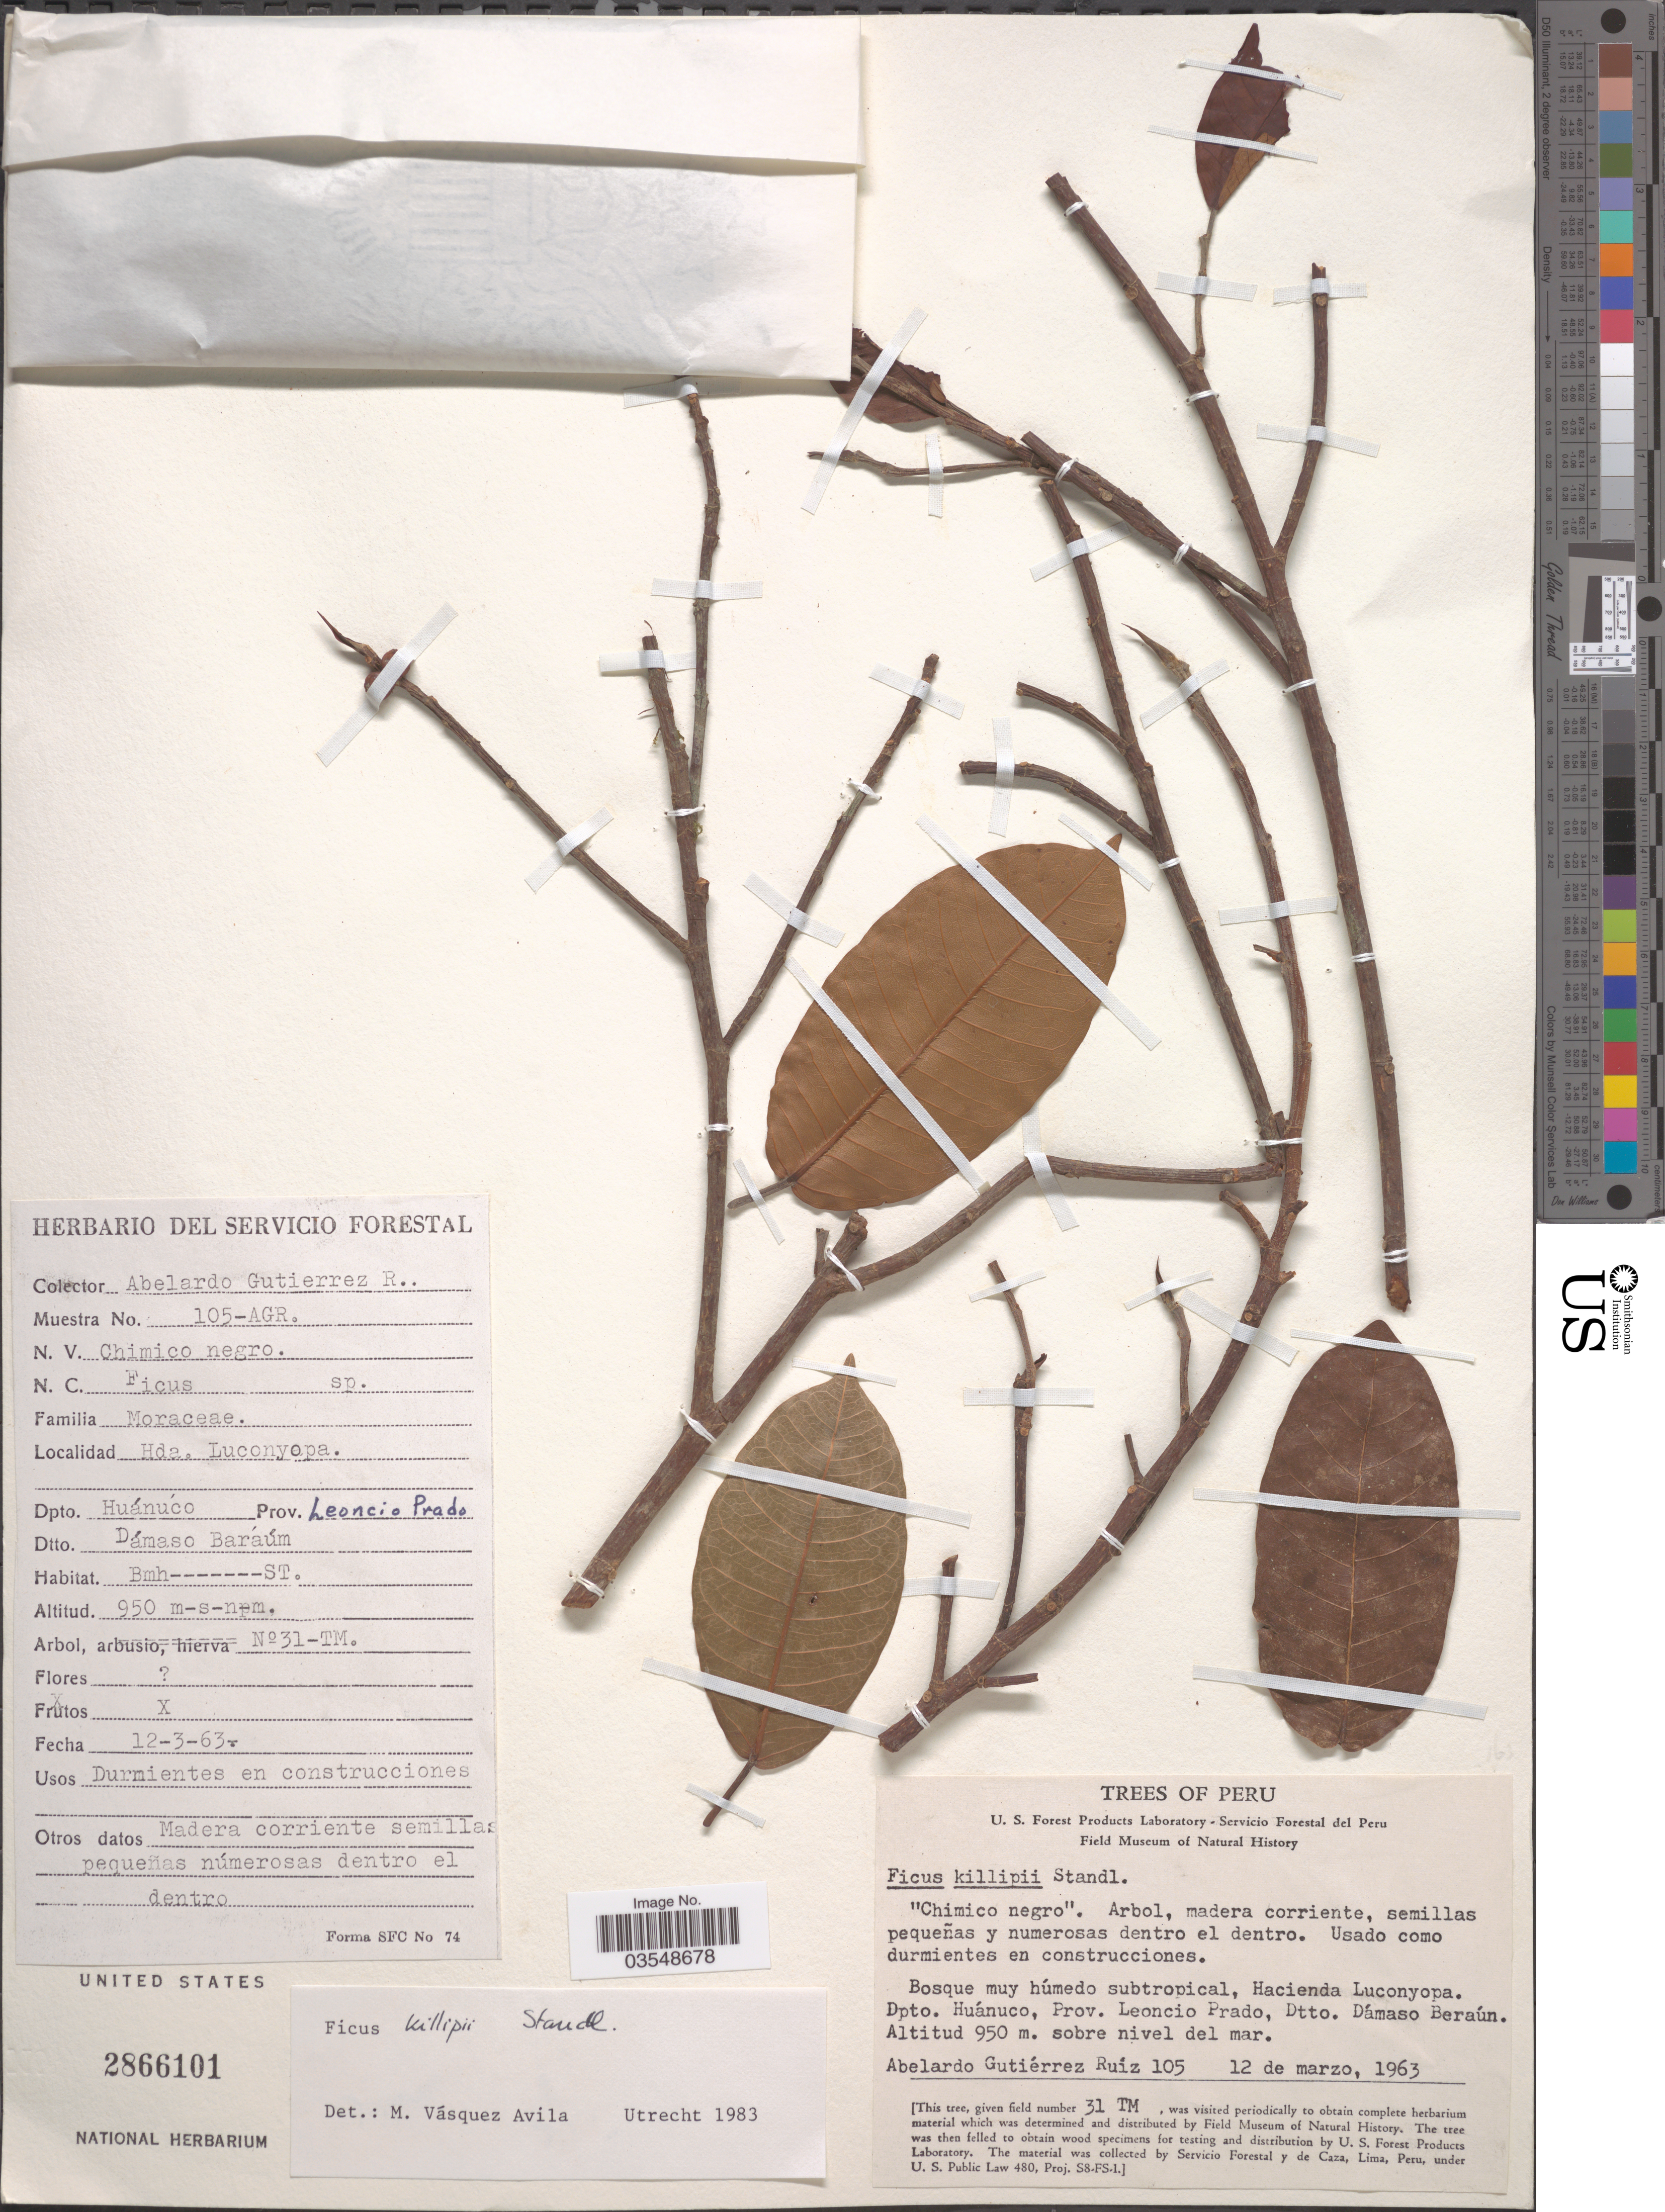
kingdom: Plantae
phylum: Tracheophyta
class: Magnoliopsida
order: Rosales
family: Moraceae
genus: Ficus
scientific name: Ficus killipii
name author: Standl. in J.F. Macbr.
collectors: A. Gutiérrez Ruíz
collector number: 105-AGR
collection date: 1963-03-12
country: Peru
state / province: Huánuco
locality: Hacienda Luconyopa. Dpto. Huánuco, Prov. Leoncio Prado, Dtto. Dámaso Beraún.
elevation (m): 950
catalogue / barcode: US 2866101